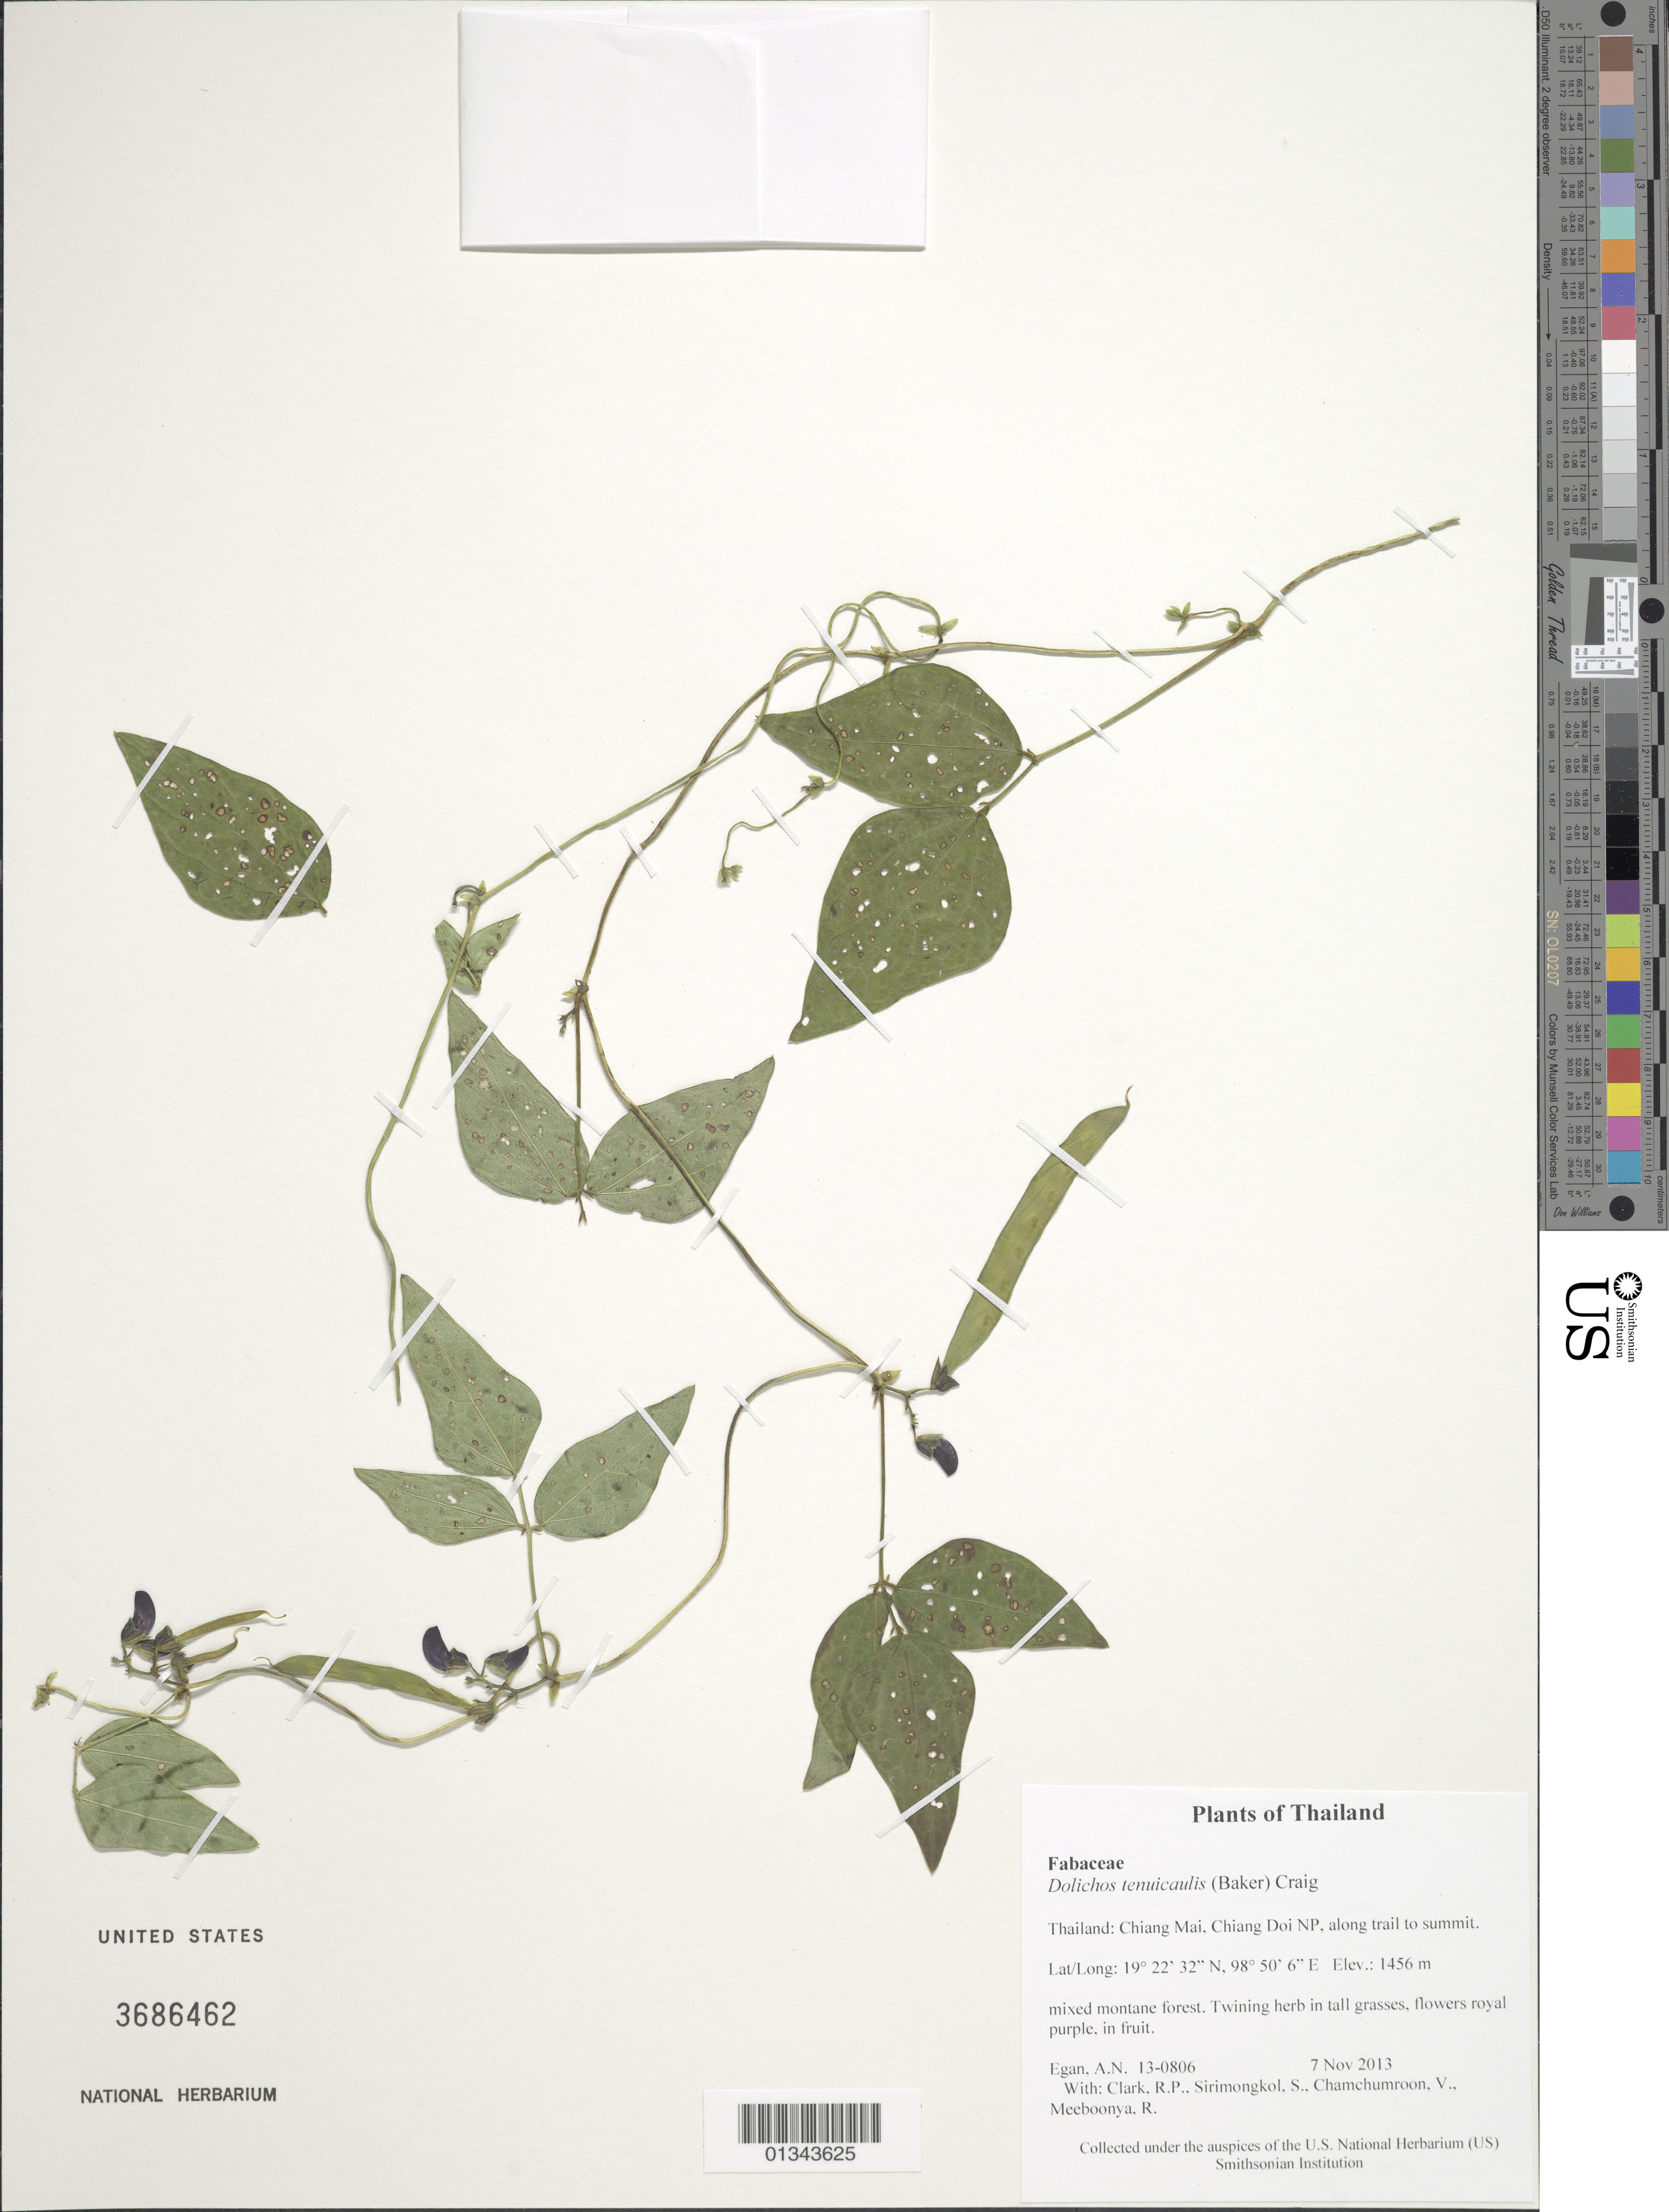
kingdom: Plantae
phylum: Tracheophyta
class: Magnoliopsida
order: Fabales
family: Fabaceae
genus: Dolichos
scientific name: Dolichos tenuicaulis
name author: (Baker) Craib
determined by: Egan, Ashley N., (US), Smithsonian Institution - National Museum of Natural History (UNITED STATES)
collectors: A. N. Egan, R. P. Clark, S. Sirimongkol, V. Chamchumroon & R. Meeboonya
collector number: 13-0806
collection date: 2013-11-07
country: Thailand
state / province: Chiang Mai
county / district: Mueang Chiang Mai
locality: Chiang Doi NP, along trail to summit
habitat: mixed montane forest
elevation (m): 1456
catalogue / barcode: US 3686462